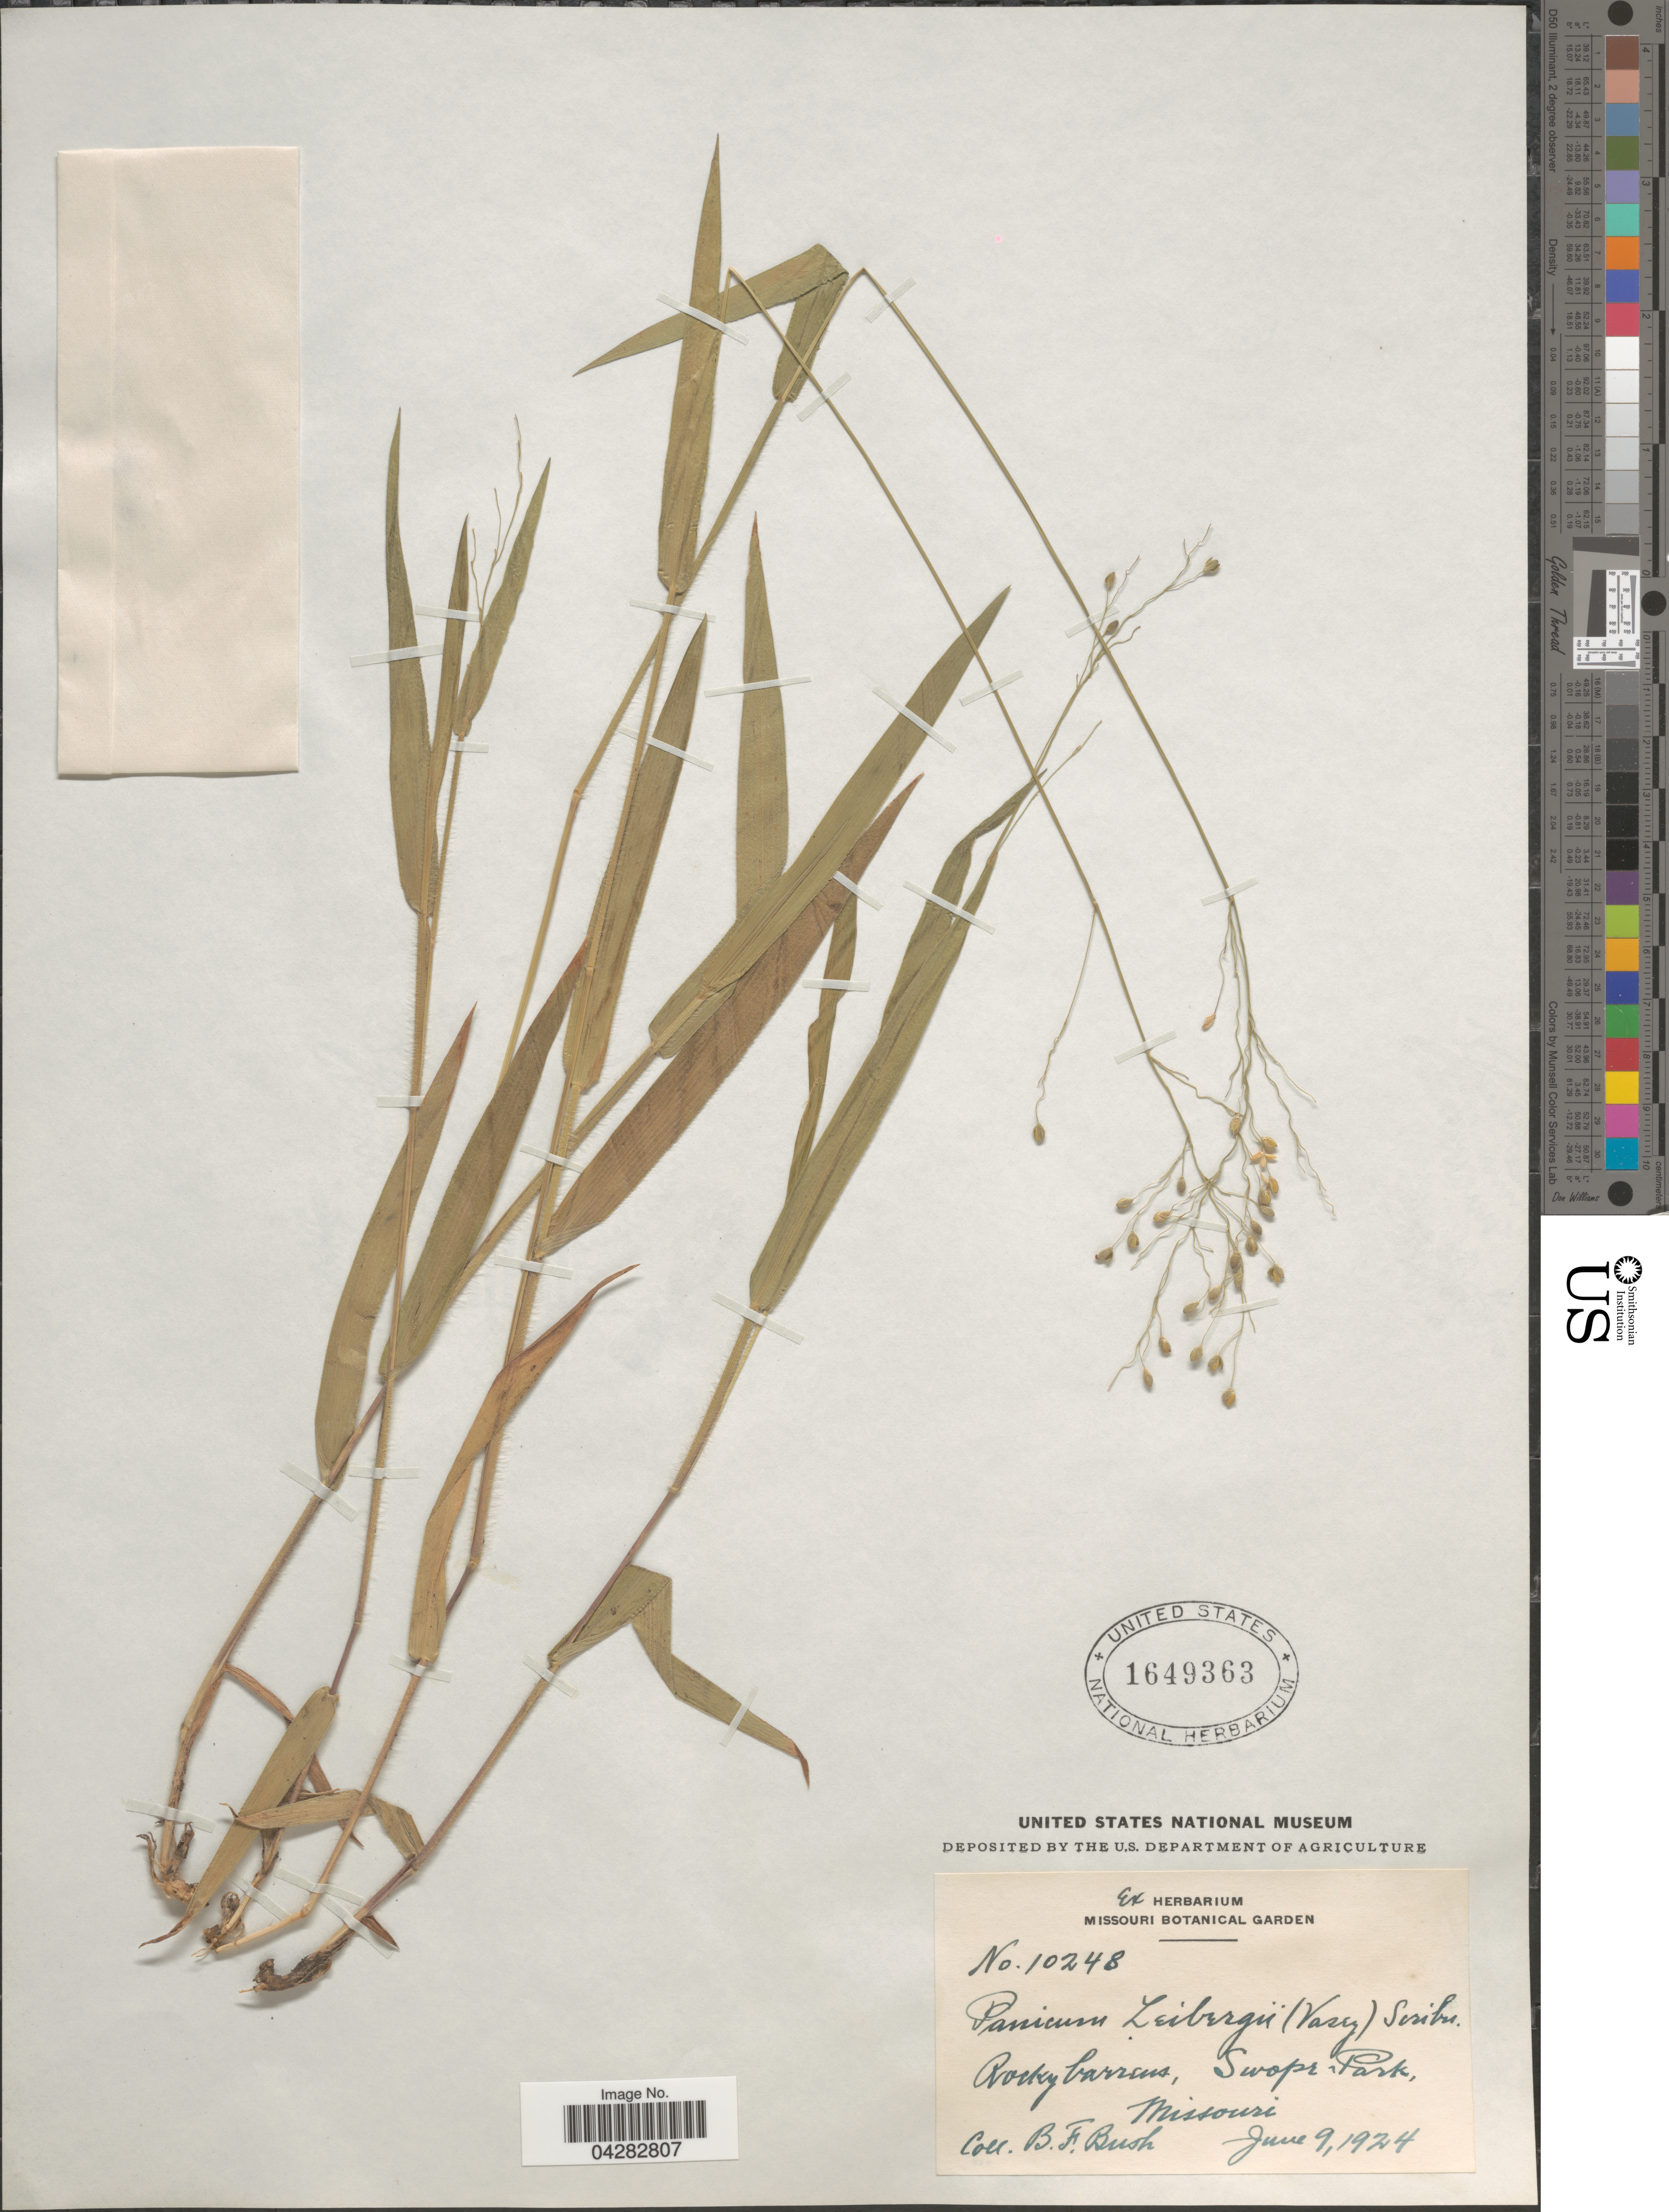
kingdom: Plantae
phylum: Tracheophyta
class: Liliopsida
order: Poales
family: Poaceae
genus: Dichanthelium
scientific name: Dichanthelium leibergii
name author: (Vasey) Gould & C.A. Clark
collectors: B. F. Bush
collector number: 10248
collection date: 1924-06-09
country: United States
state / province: Missouri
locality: Rocky barrens, Swope Park.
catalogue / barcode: US 1649363